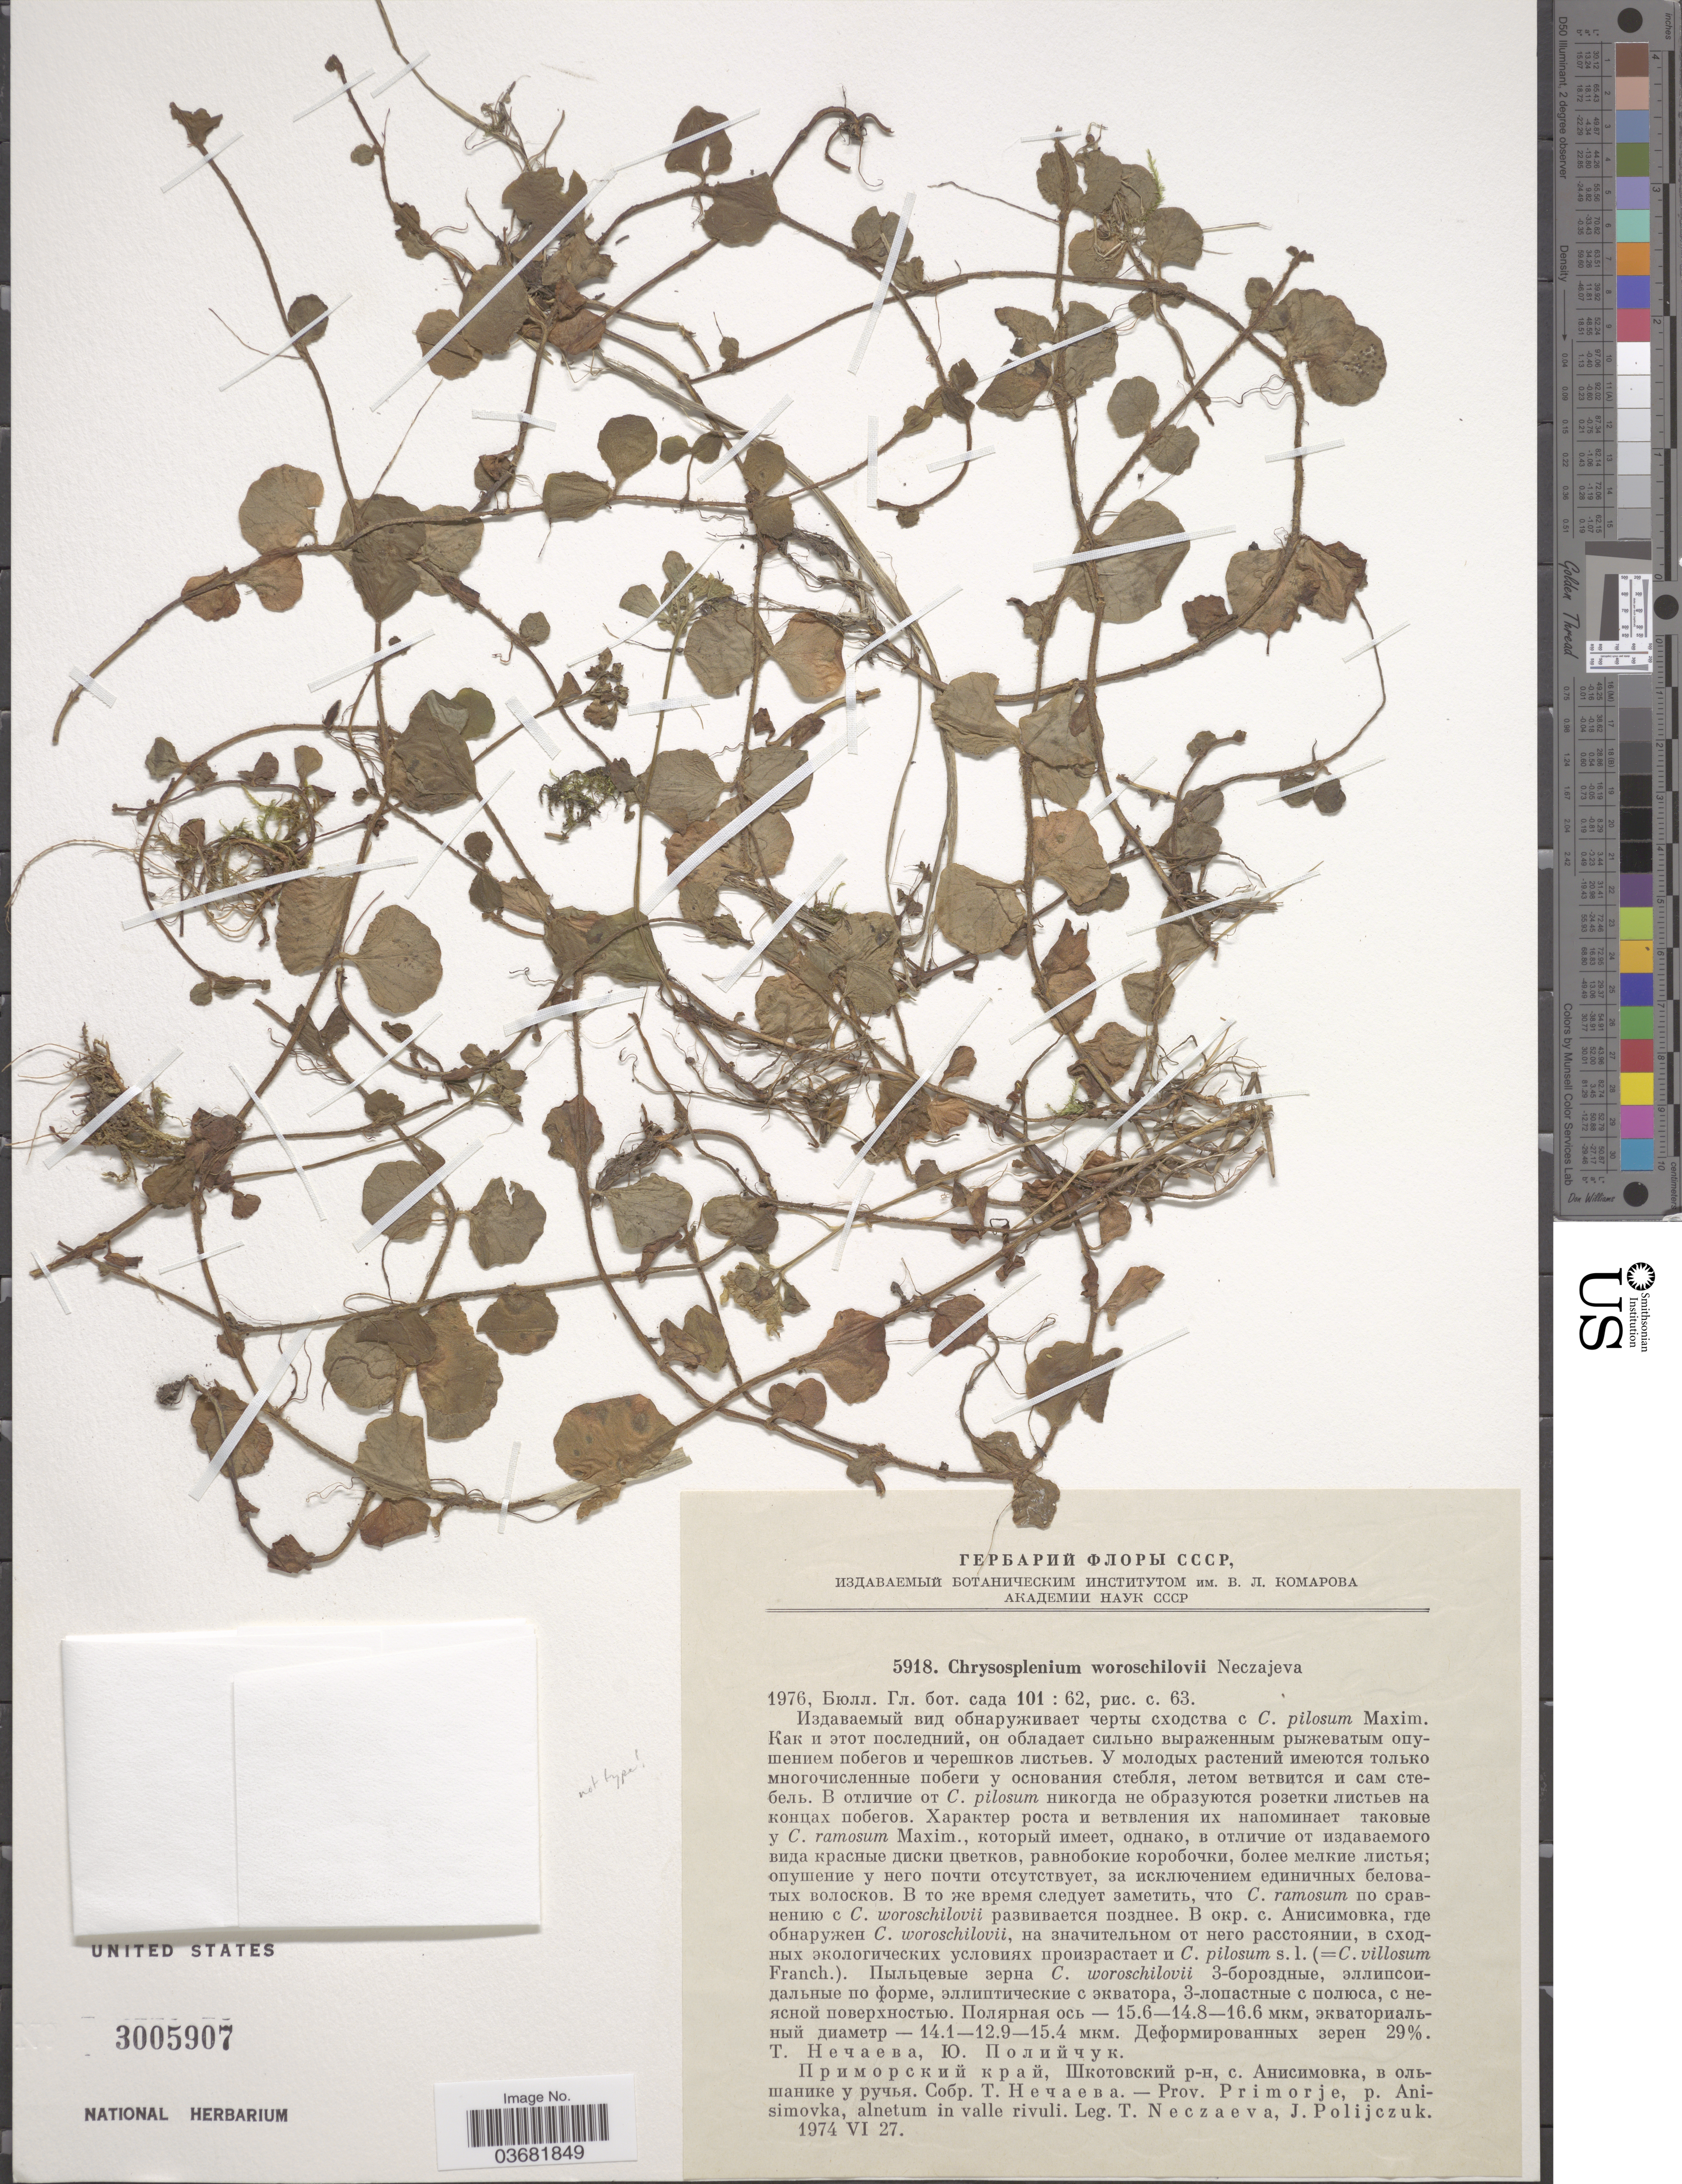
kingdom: Plantae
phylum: Tracheophyta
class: Magnoliopsida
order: Saxifragales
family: Saxifragaceae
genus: Chrysosplenium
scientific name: Chrysosplenium woroschilovii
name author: Netsaeva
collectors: T. Neczaeva & J. Polijczuk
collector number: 5918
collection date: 1974-06-27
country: Russian Federation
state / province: Primorsky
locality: Prov. Primorje, p. Anisimovka, alnetum in valle rivuli.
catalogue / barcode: US 3005907